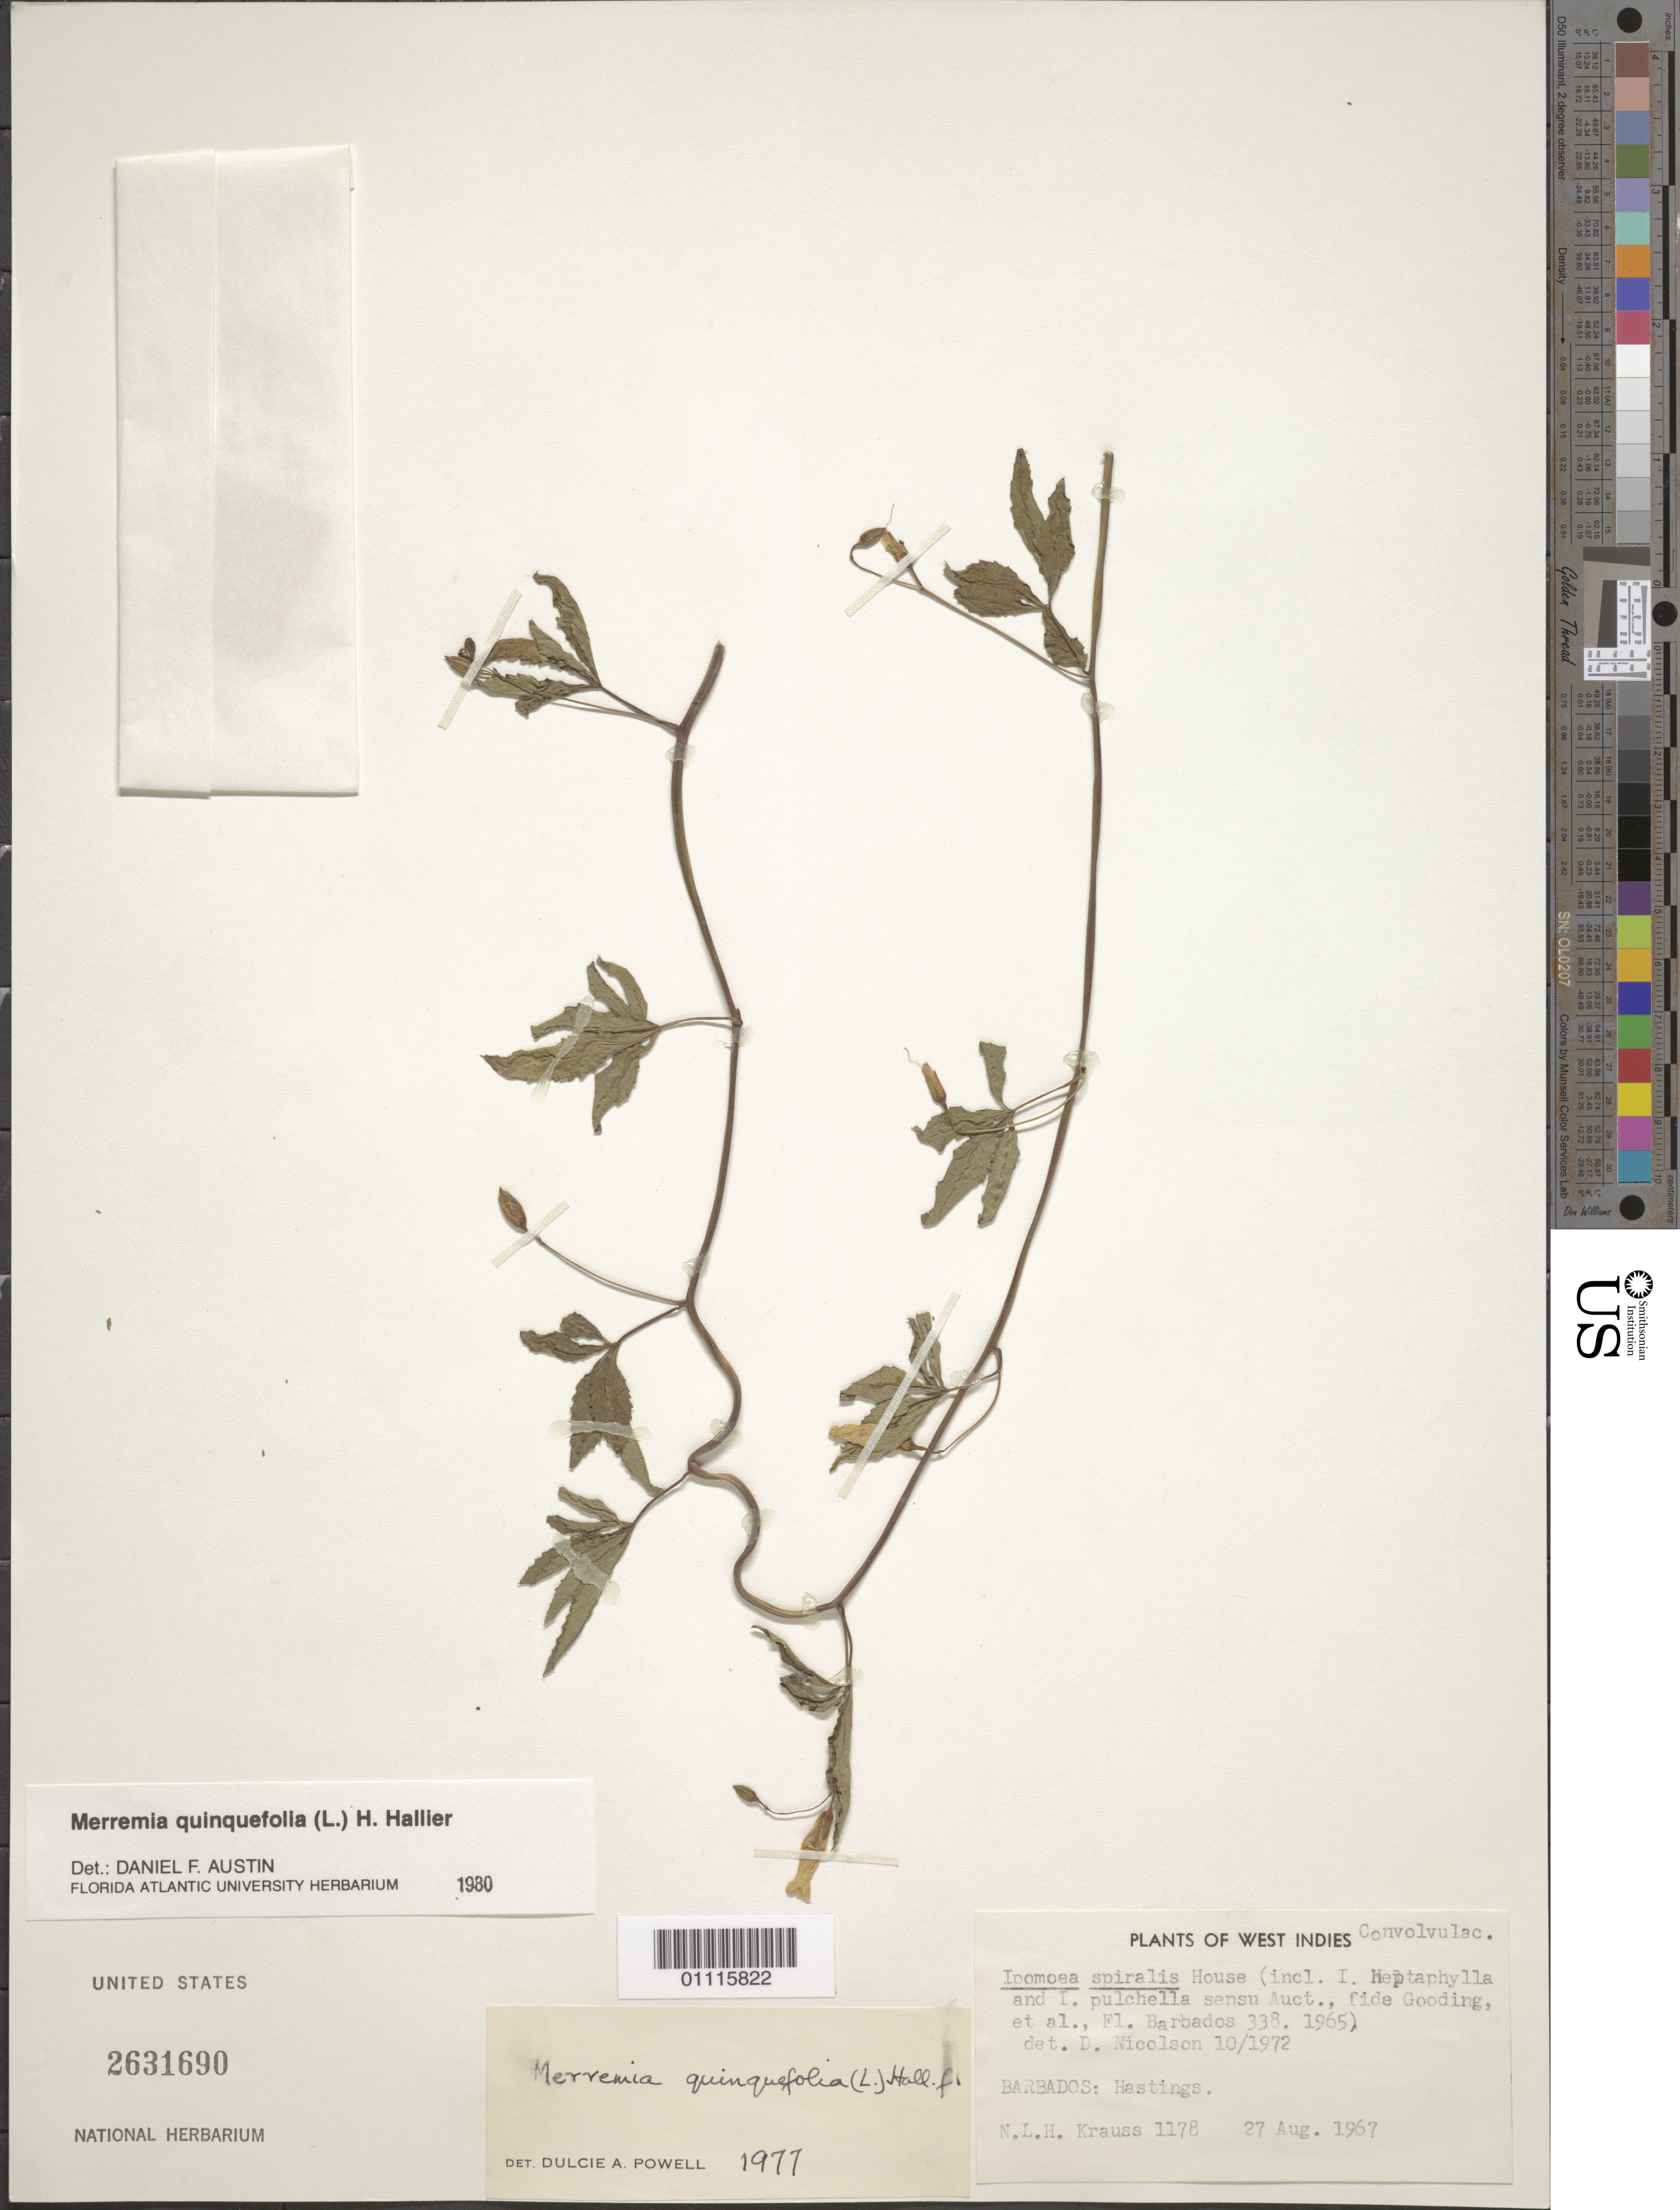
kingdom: Plantae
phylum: Tracheophyta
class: Magnoliopsida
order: Solanales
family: Convolvulaceae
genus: Distimake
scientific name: Distimake quinquefolius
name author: (L.) A. R. Simões & Staples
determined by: Strong, Mark T., (BOT), Smithsonian Institution - National Museum of Natural History (UNITED STATES)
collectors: N. Krauss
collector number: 1178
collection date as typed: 27 Aug 1967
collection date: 1967-08-27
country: Barbados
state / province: Christ Church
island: Barbados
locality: Hastings.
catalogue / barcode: US 2631690